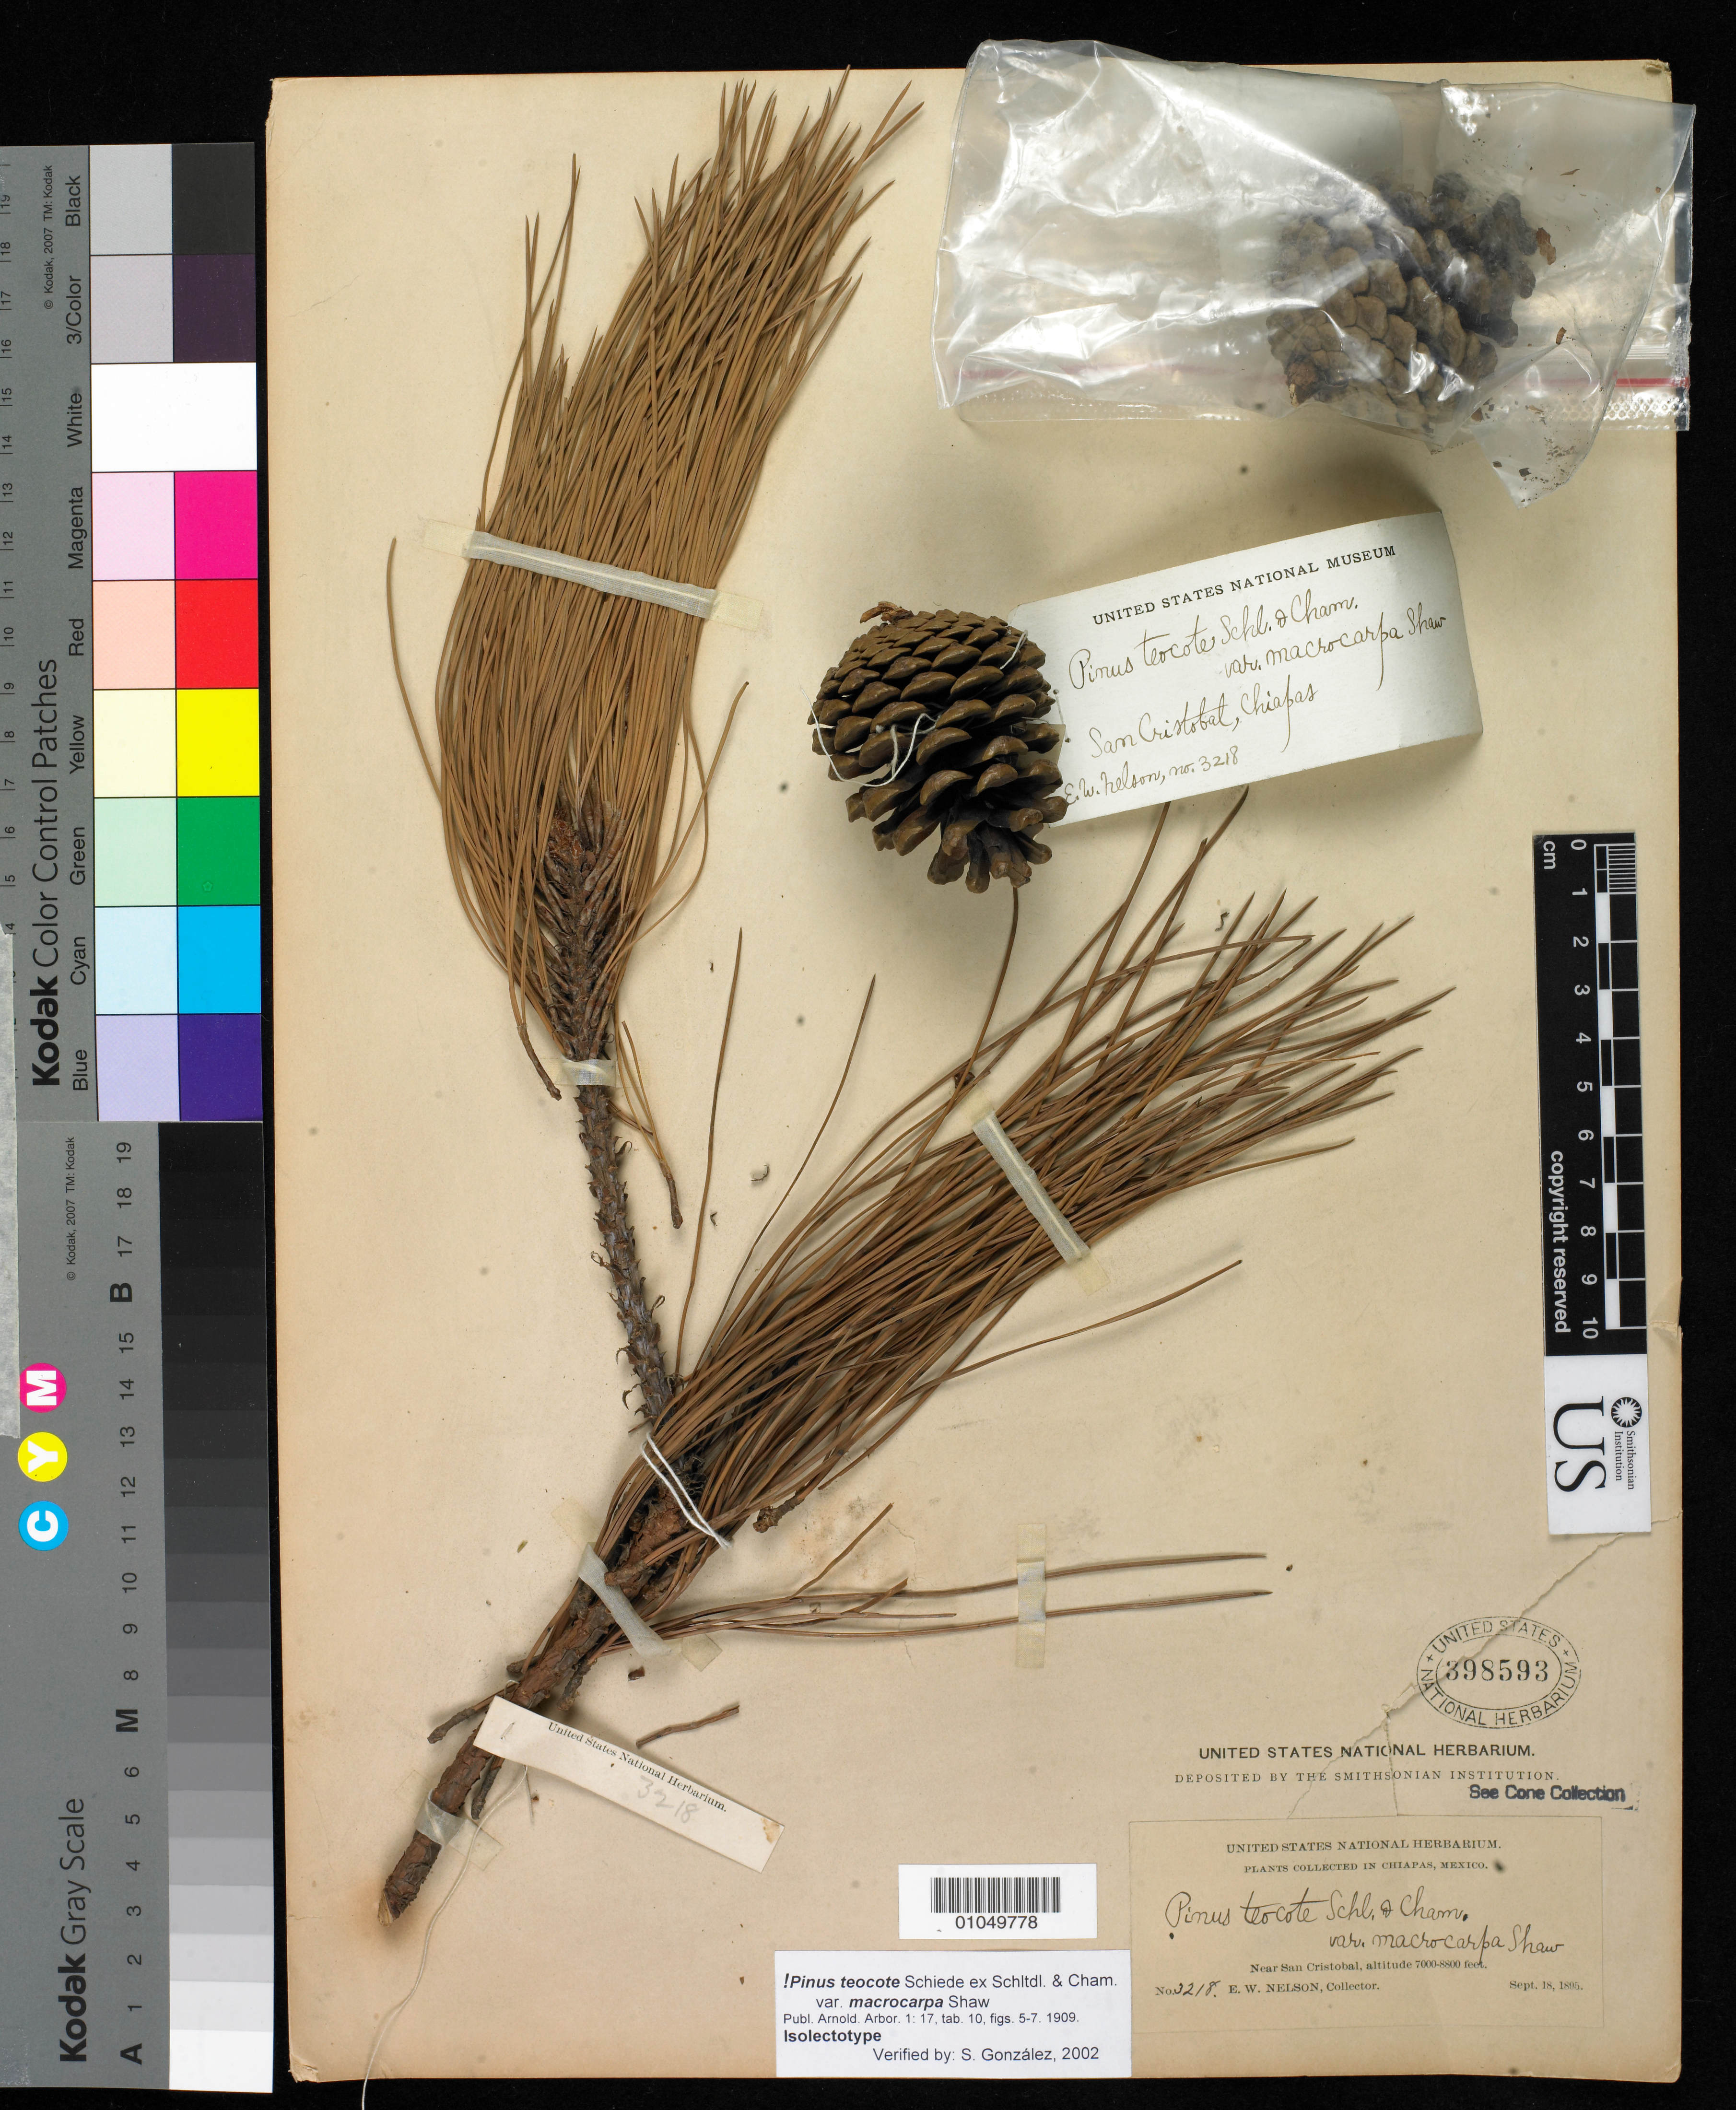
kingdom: Plantae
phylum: Tracheophyta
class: Pinopsida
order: Pinales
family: Pinaceae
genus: Pinus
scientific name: Pinus teocote var. macrocarpa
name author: Shaw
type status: Isolectotype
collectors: E. W. Nelson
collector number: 3218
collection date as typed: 18 Sep 1895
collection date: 1895-09-18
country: Mexico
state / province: Chiapas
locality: Near San Cristobal.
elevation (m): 2134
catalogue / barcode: US 398593